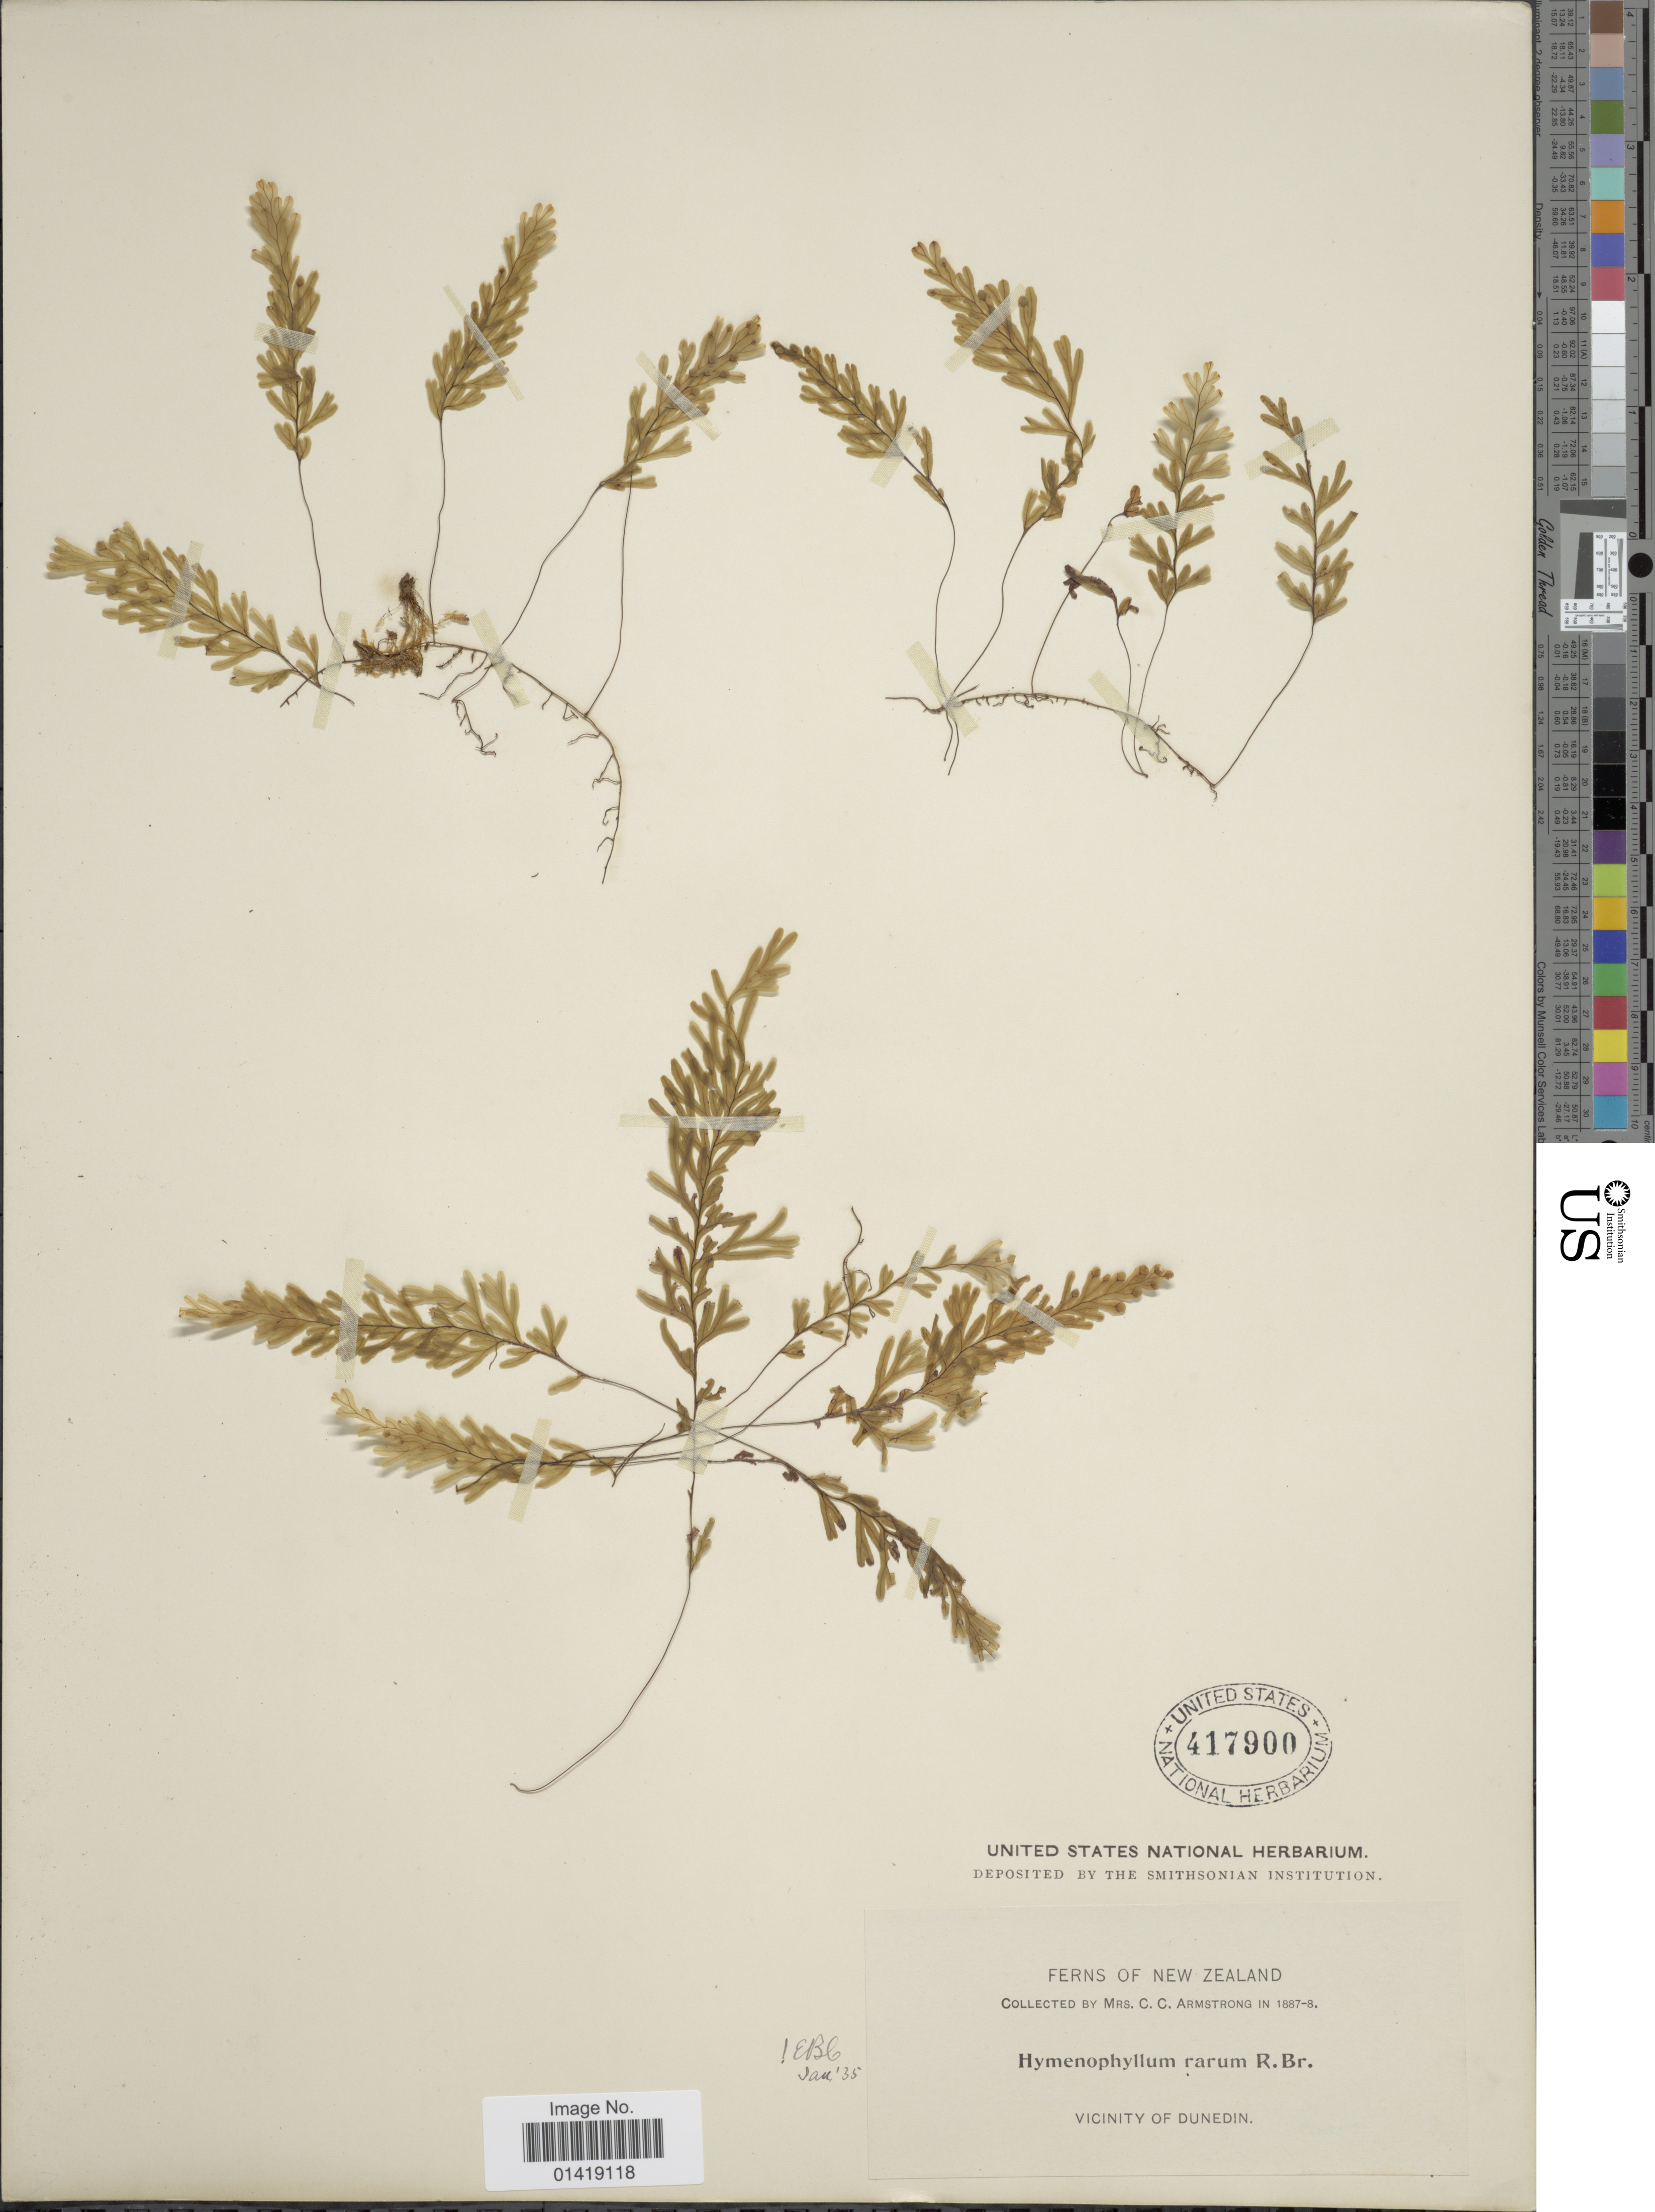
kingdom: Plantae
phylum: Tracheophyta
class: Polypodiopsida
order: Hymenophyllales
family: Hymenophyllaceae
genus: Hymenophyllum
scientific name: Hymenophyllum rarum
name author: R. Br.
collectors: C. Armstrong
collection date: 1887/1888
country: New Zealand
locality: Vicinity of Dunedin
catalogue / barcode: US 417900